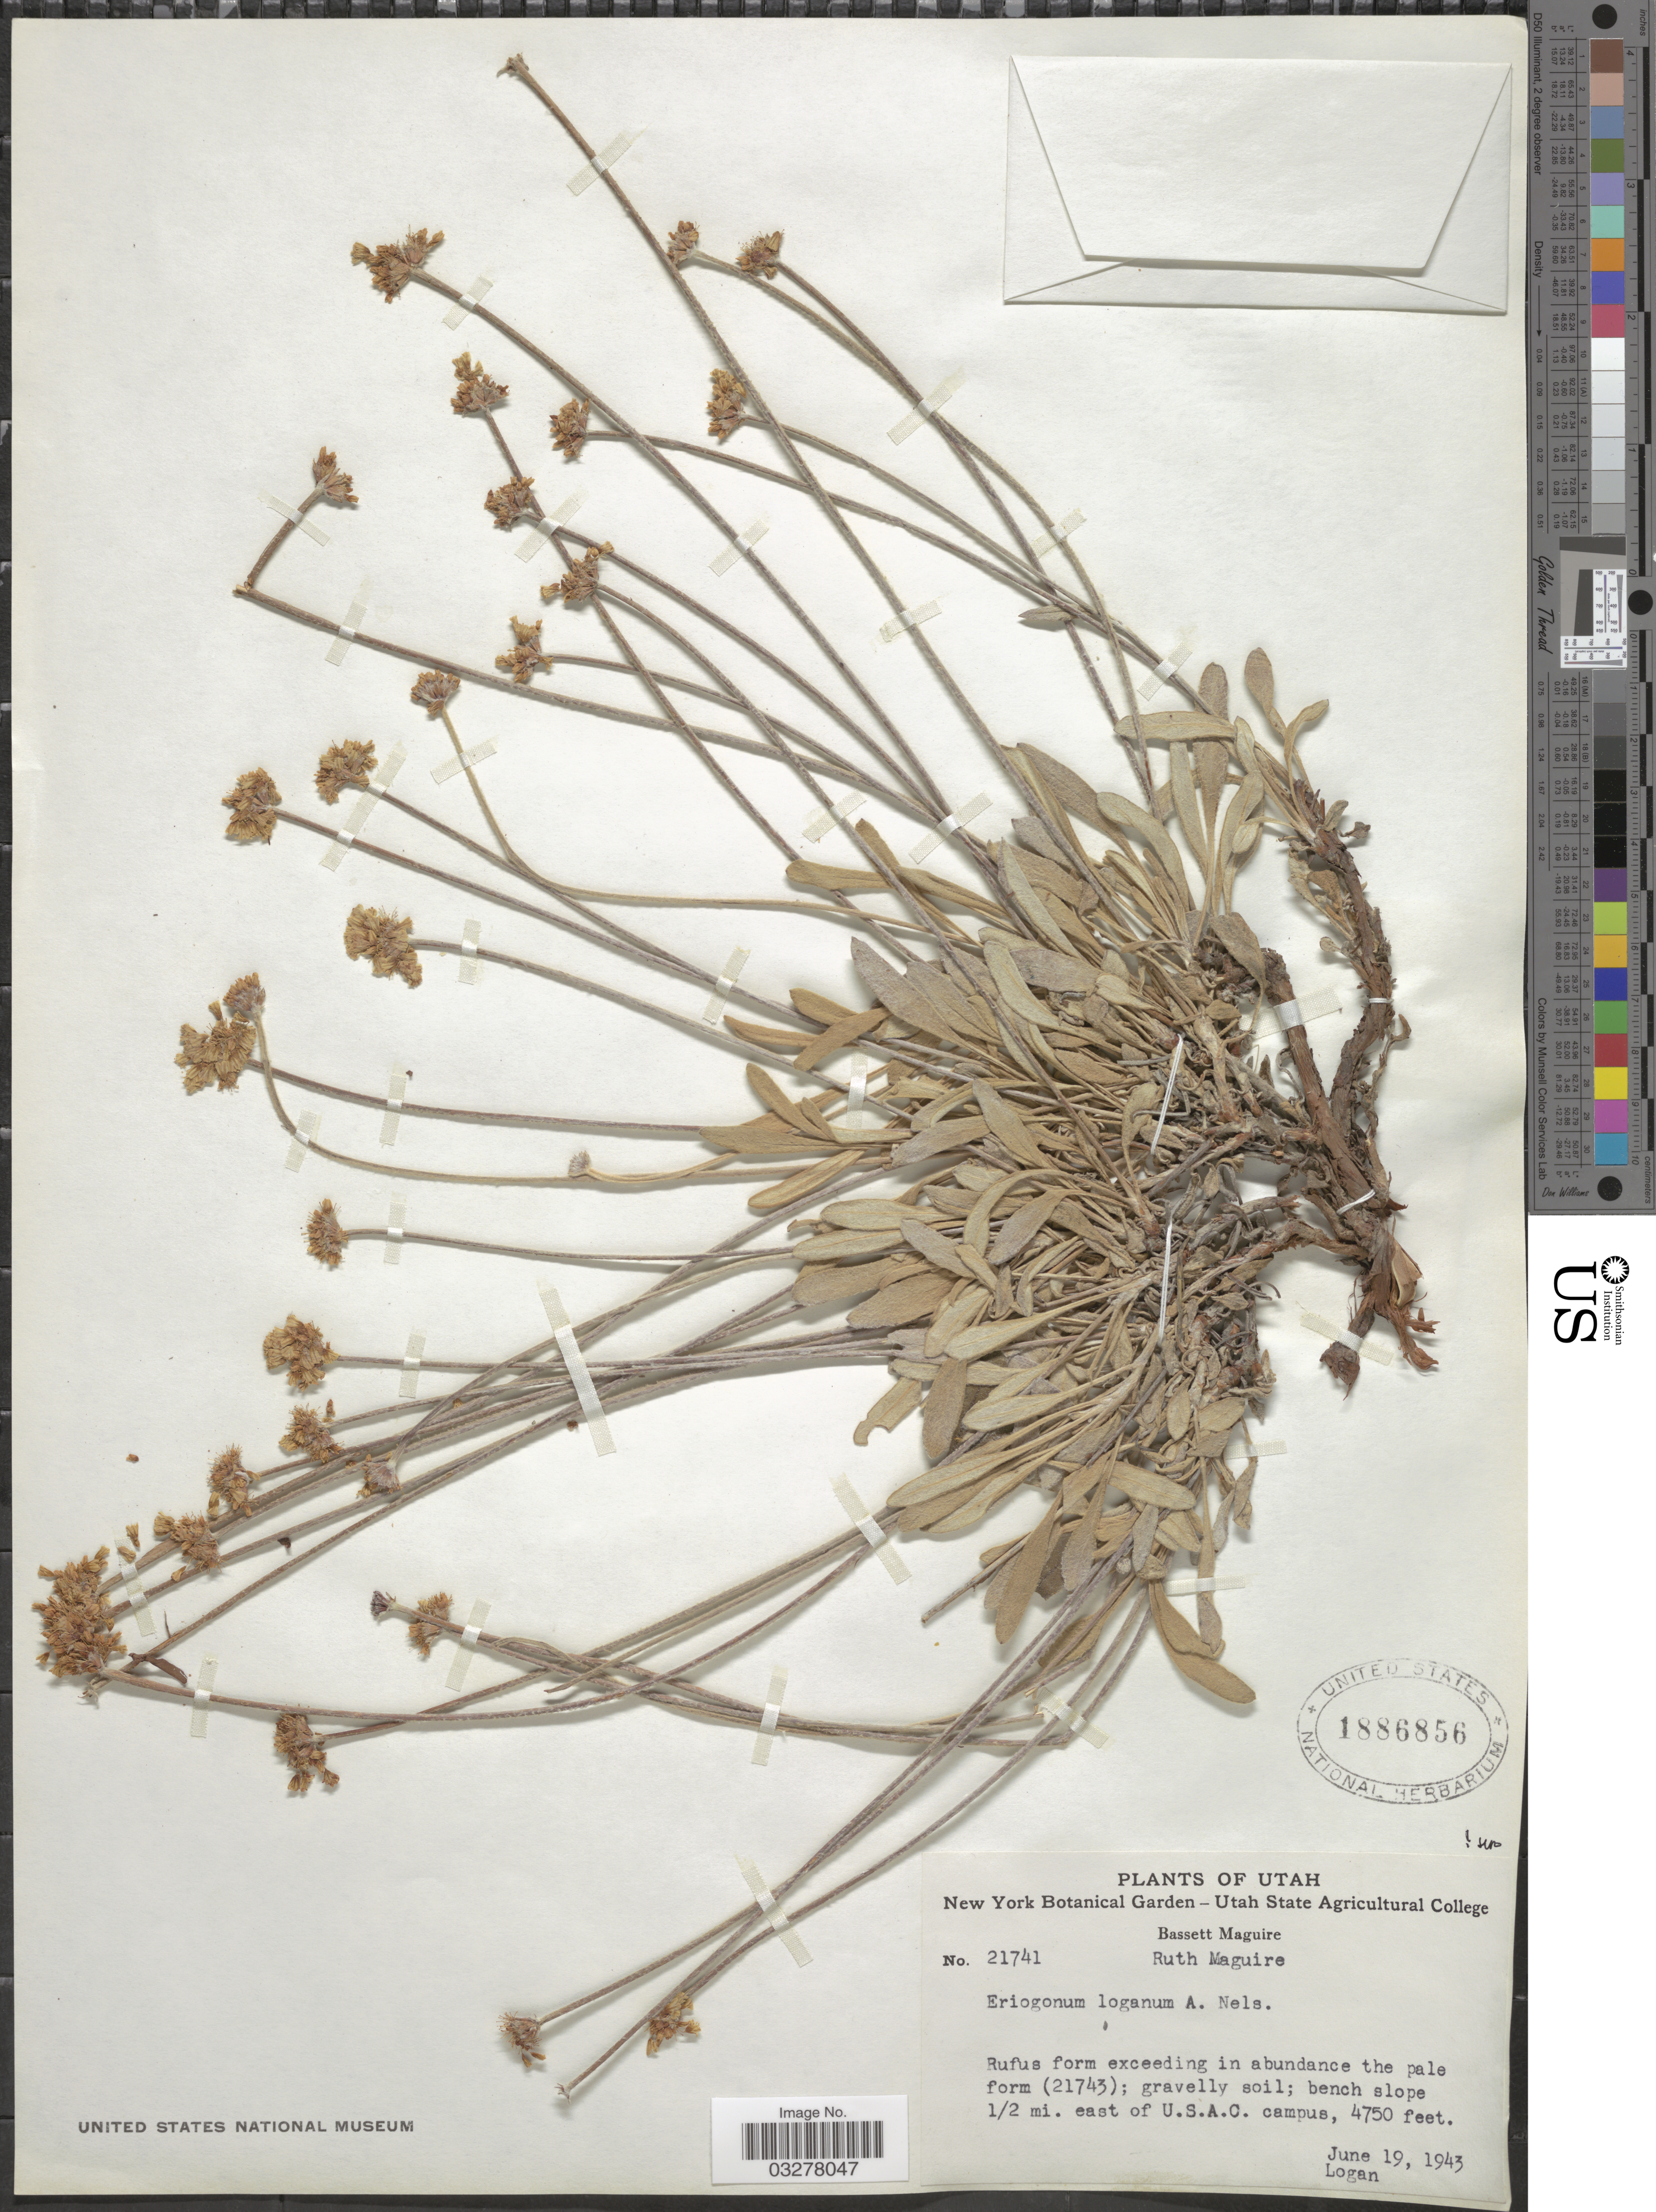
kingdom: Plantae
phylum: Tracheophyta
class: Magnoliopsida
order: Caryophyllales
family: Polygonaceae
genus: Eriogonum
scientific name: Eriogonum loganum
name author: A. Nelson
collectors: B. Maguire & R. R. Maguire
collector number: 21741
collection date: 1943-06-19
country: United States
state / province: Utah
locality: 1/2 mi. east of U.S.A.C. campus. Logan.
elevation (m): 1448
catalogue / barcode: US 1886856